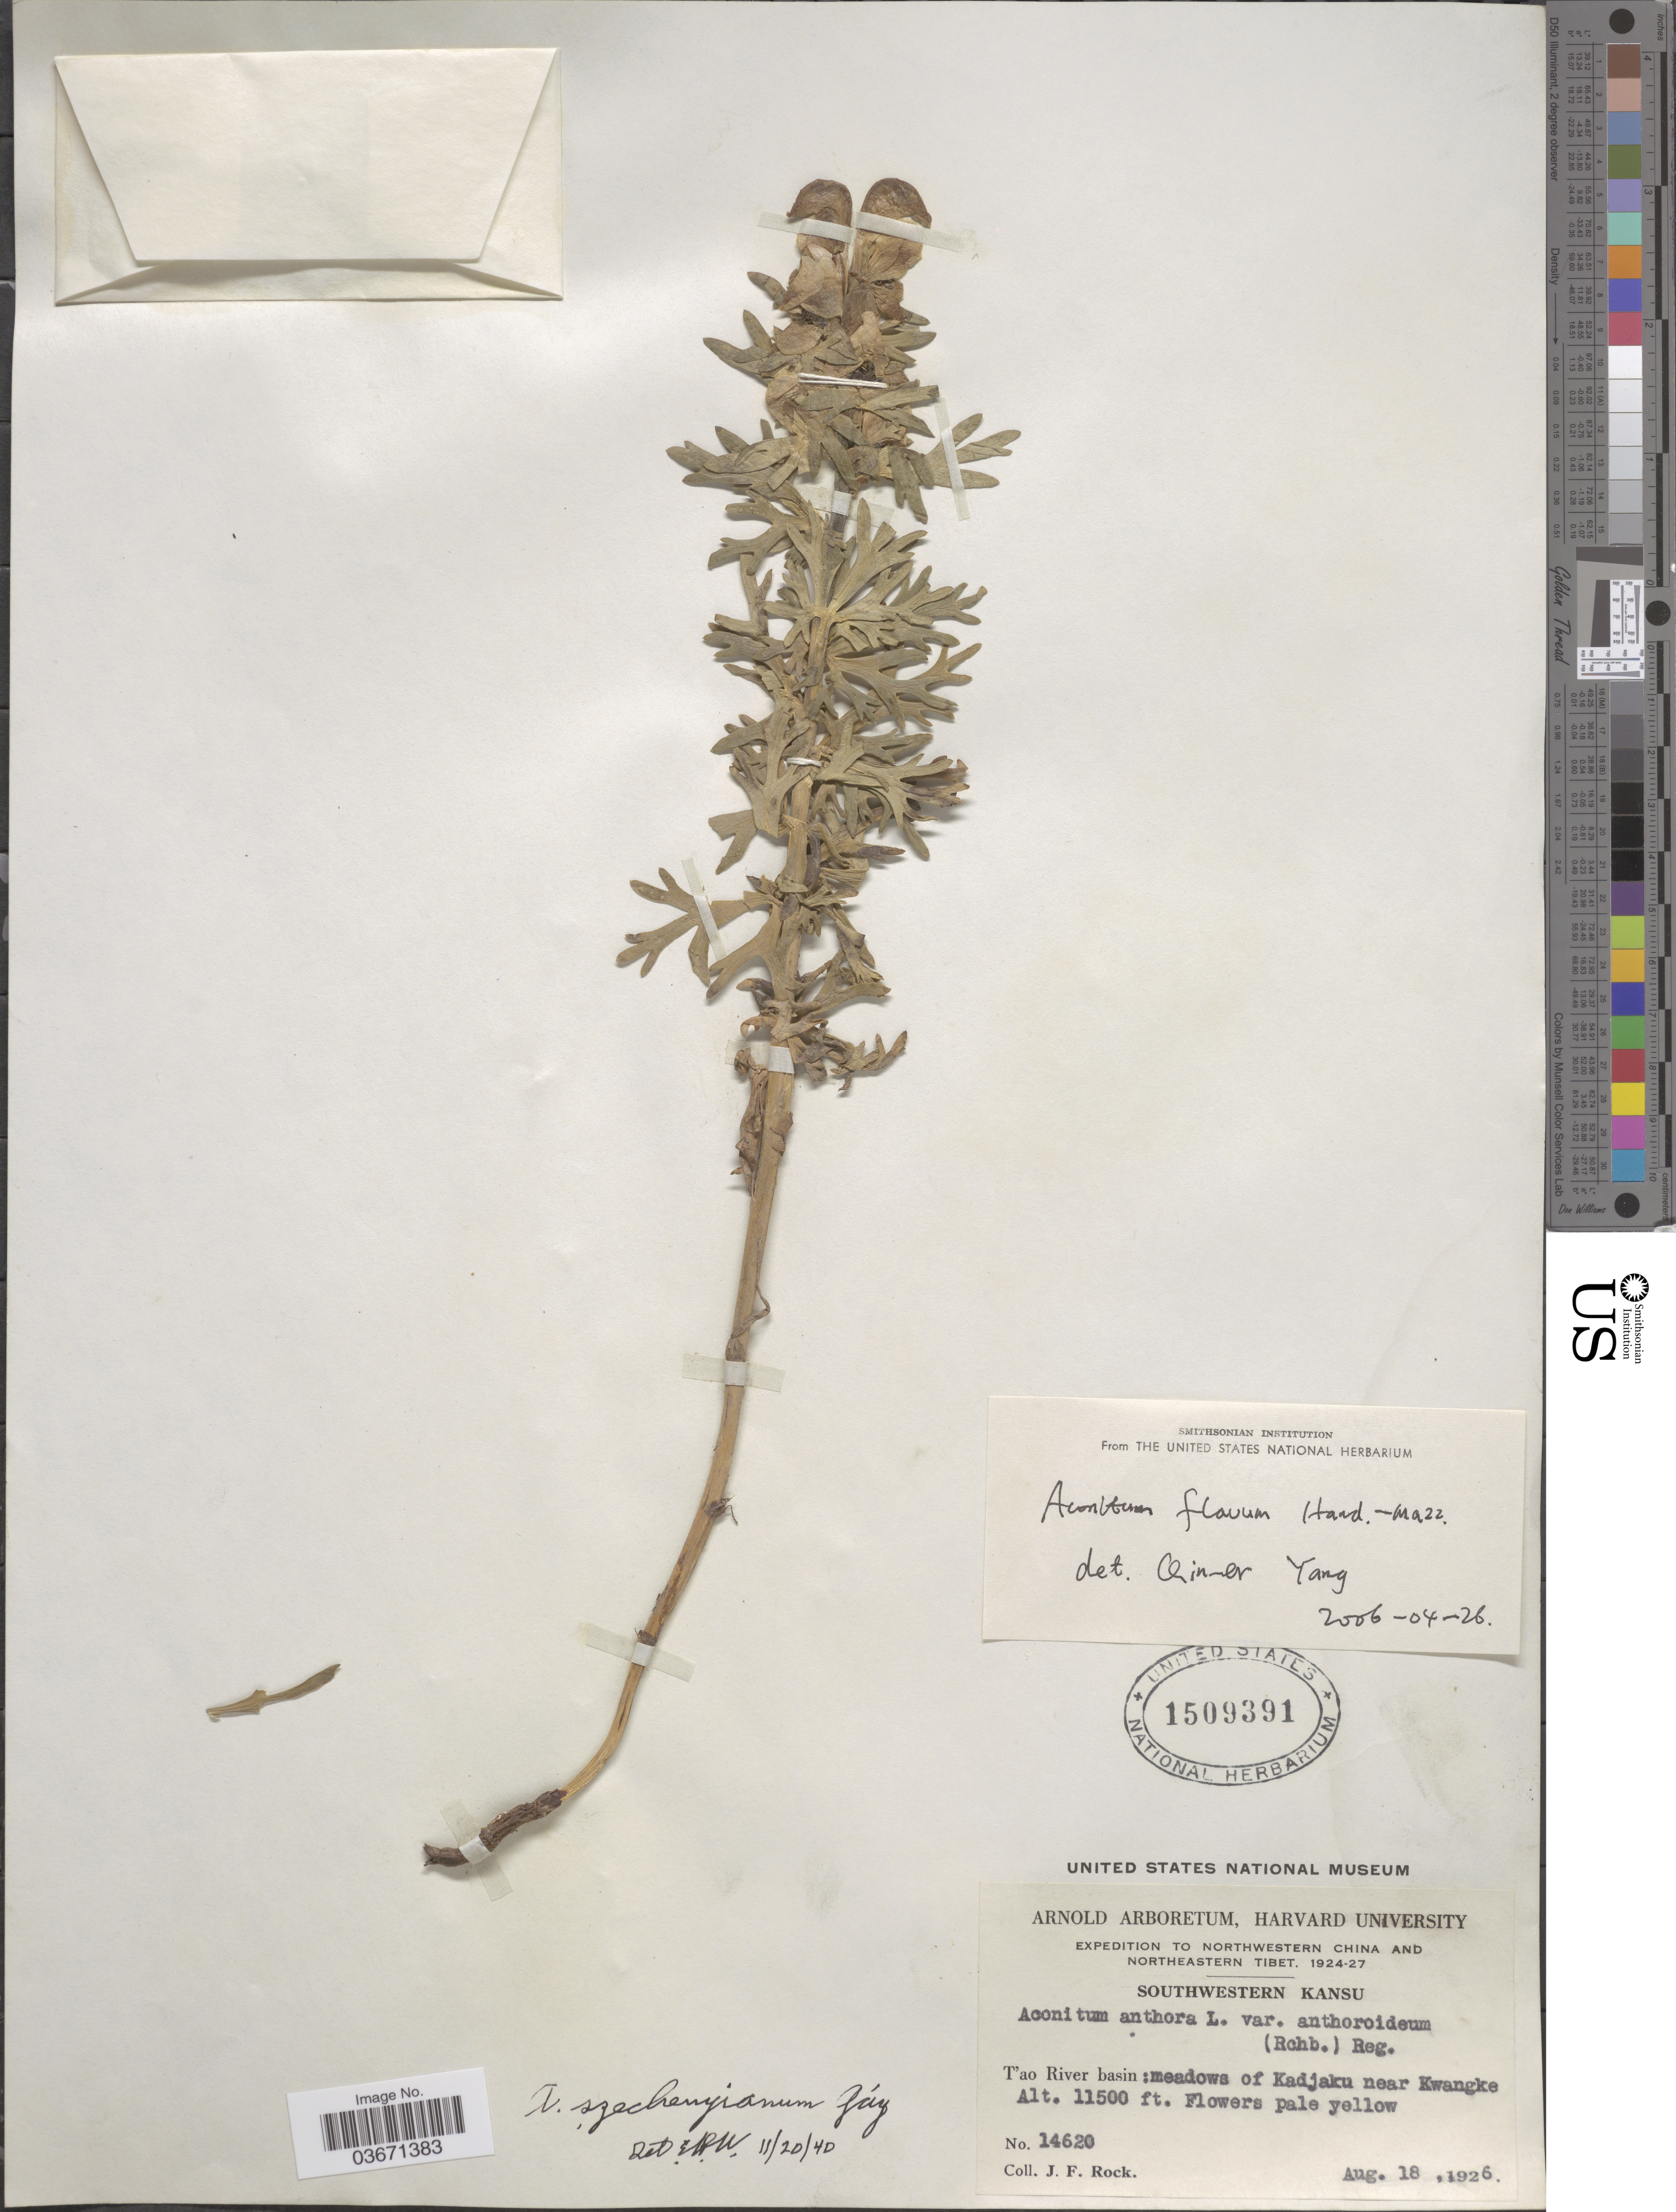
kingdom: Plantae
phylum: Tracheophyta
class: Magnoliopsida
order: Ranunculales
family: Ranunculaceae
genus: Aconitum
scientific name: Aconitum flavum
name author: Hand.-Mazz.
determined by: Yang, Q. E.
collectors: J. Rock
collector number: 14620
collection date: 1926-08-18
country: China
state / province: Gansu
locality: Northwestern China. Southwestern Kansu. T'ao River basin: meadows of Kadjaku near Kwangke.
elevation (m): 3505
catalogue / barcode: US 1509391